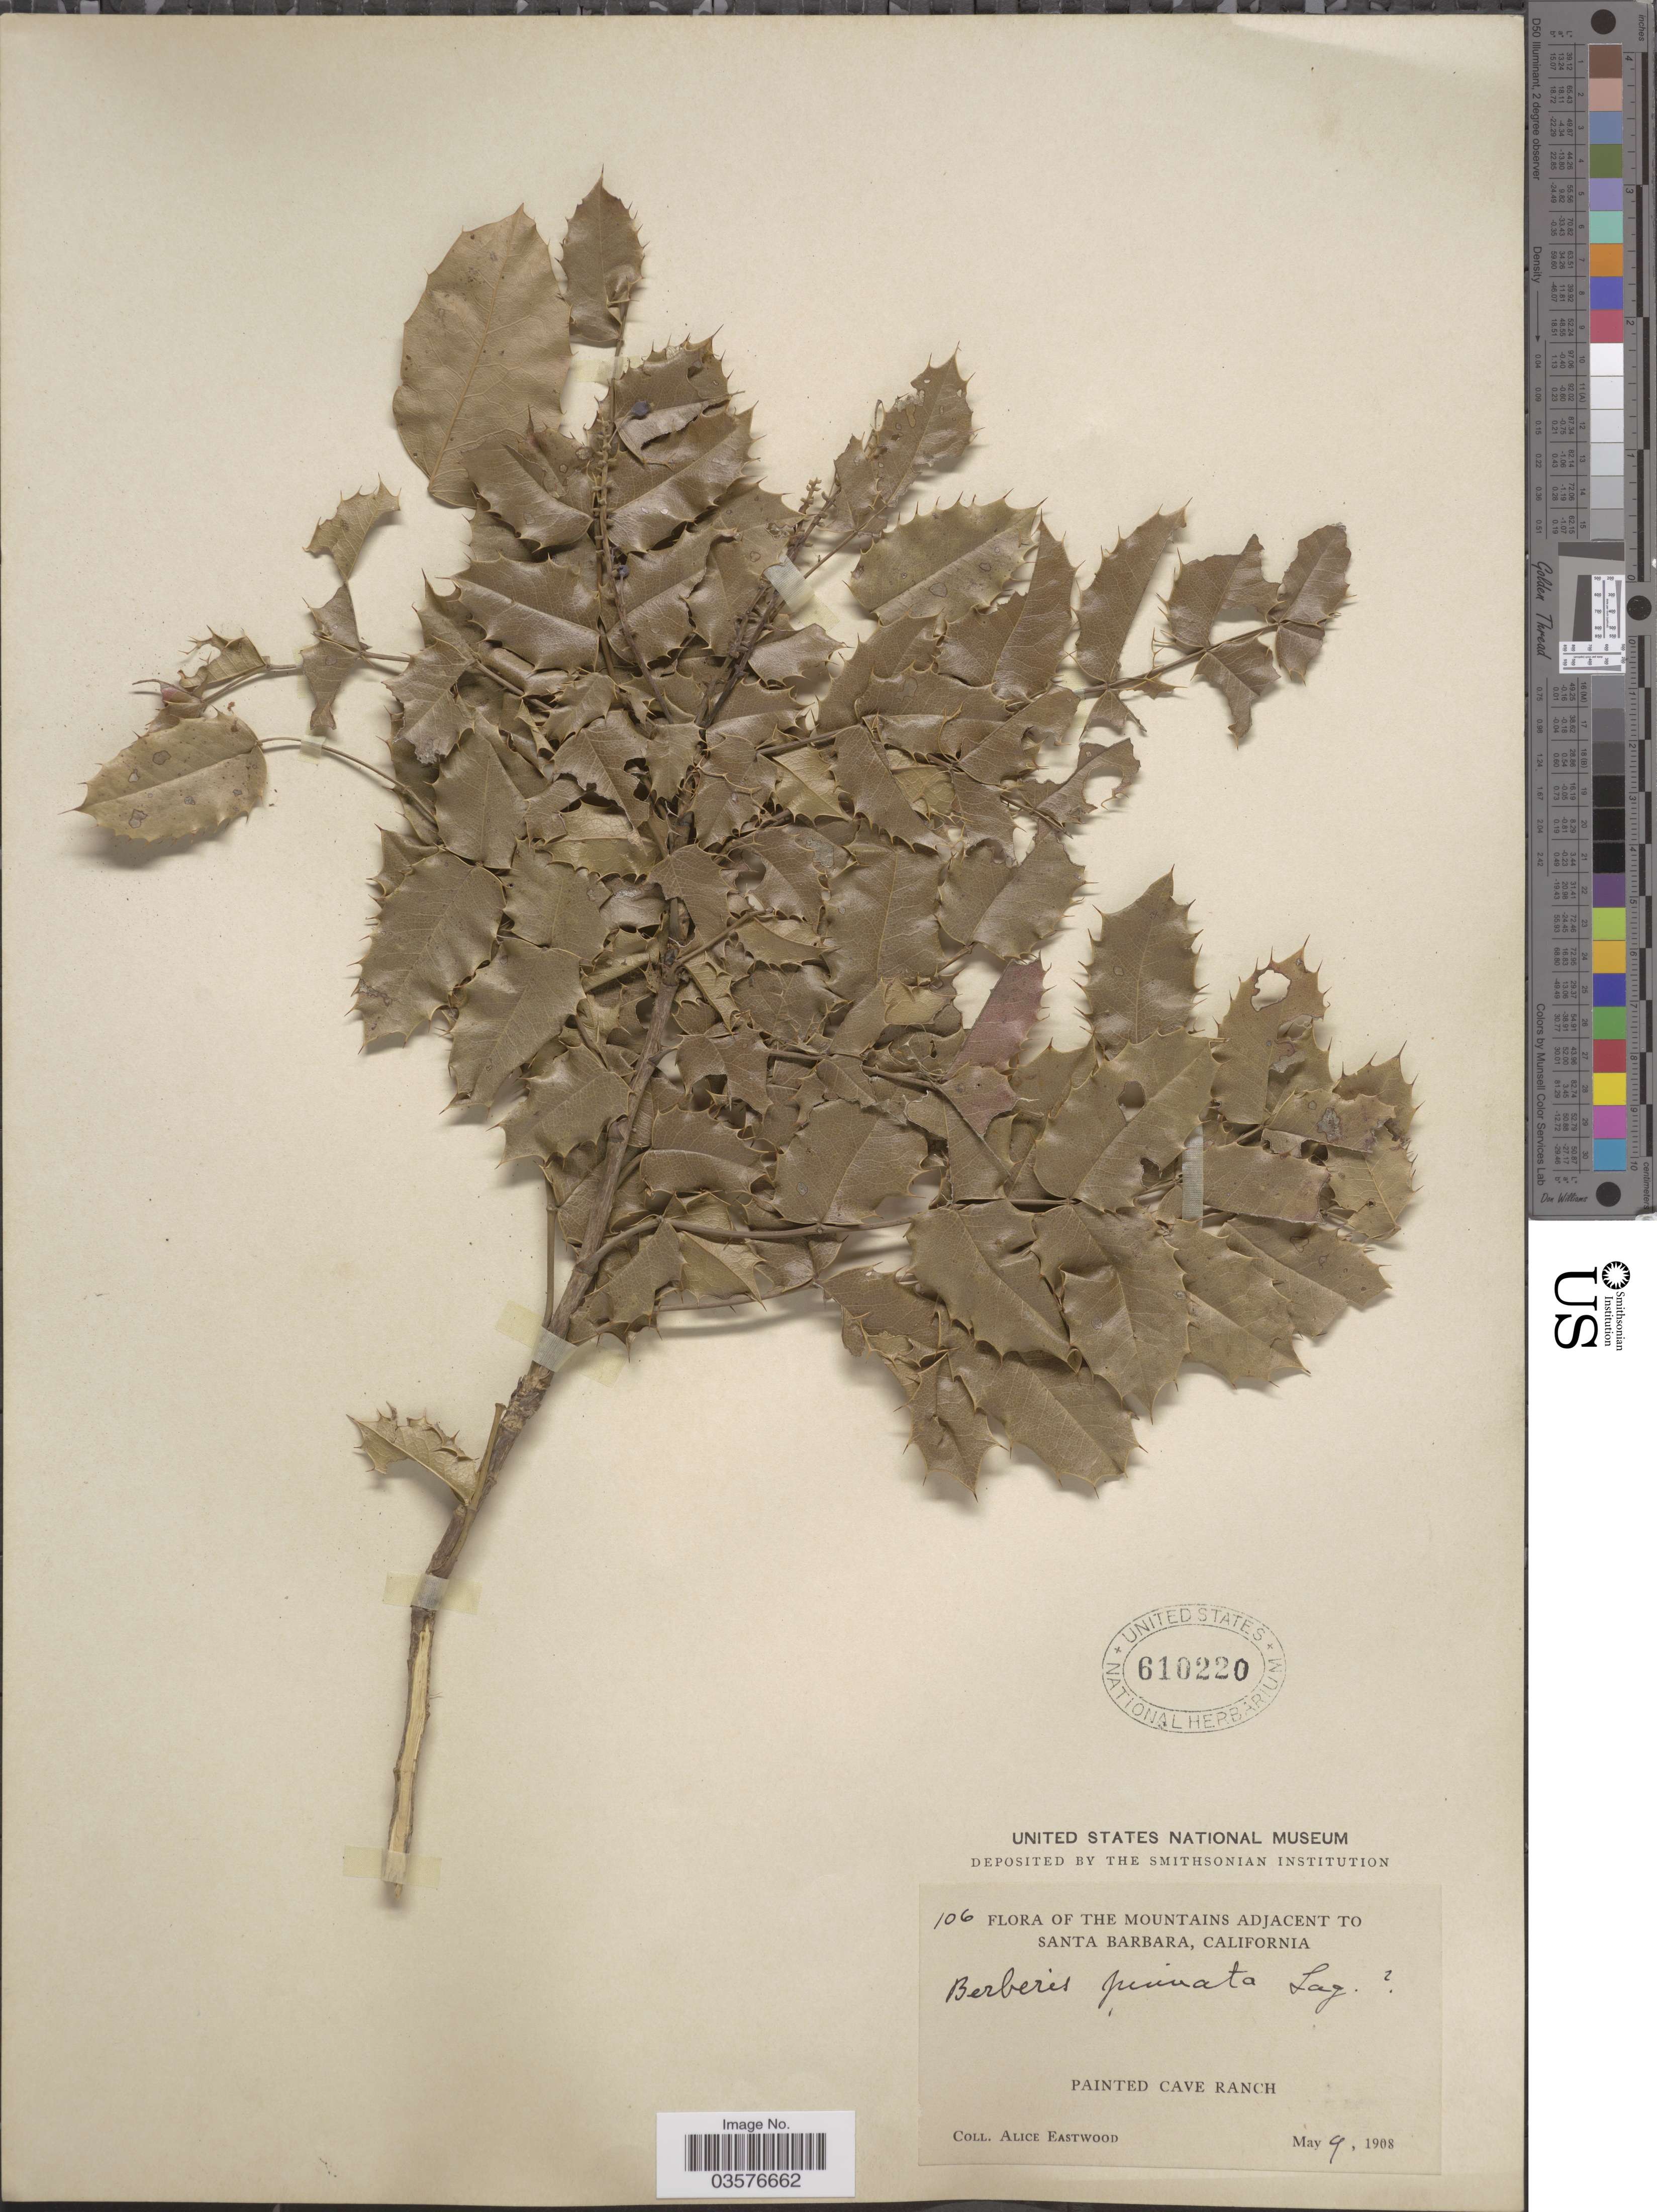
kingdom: Plantae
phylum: Tracheophyta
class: Magnoliopsida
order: Ranunculales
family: Berberidaceae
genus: Mahonia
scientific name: Mahonia pinnata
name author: (Lag.) Fedde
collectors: A. Eastwood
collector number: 106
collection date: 1908-05-09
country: United States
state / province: California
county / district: Santa Barbara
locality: The Mountains adjacent to Santa Barbara, Painted Cave Ranch.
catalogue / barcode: US 610220